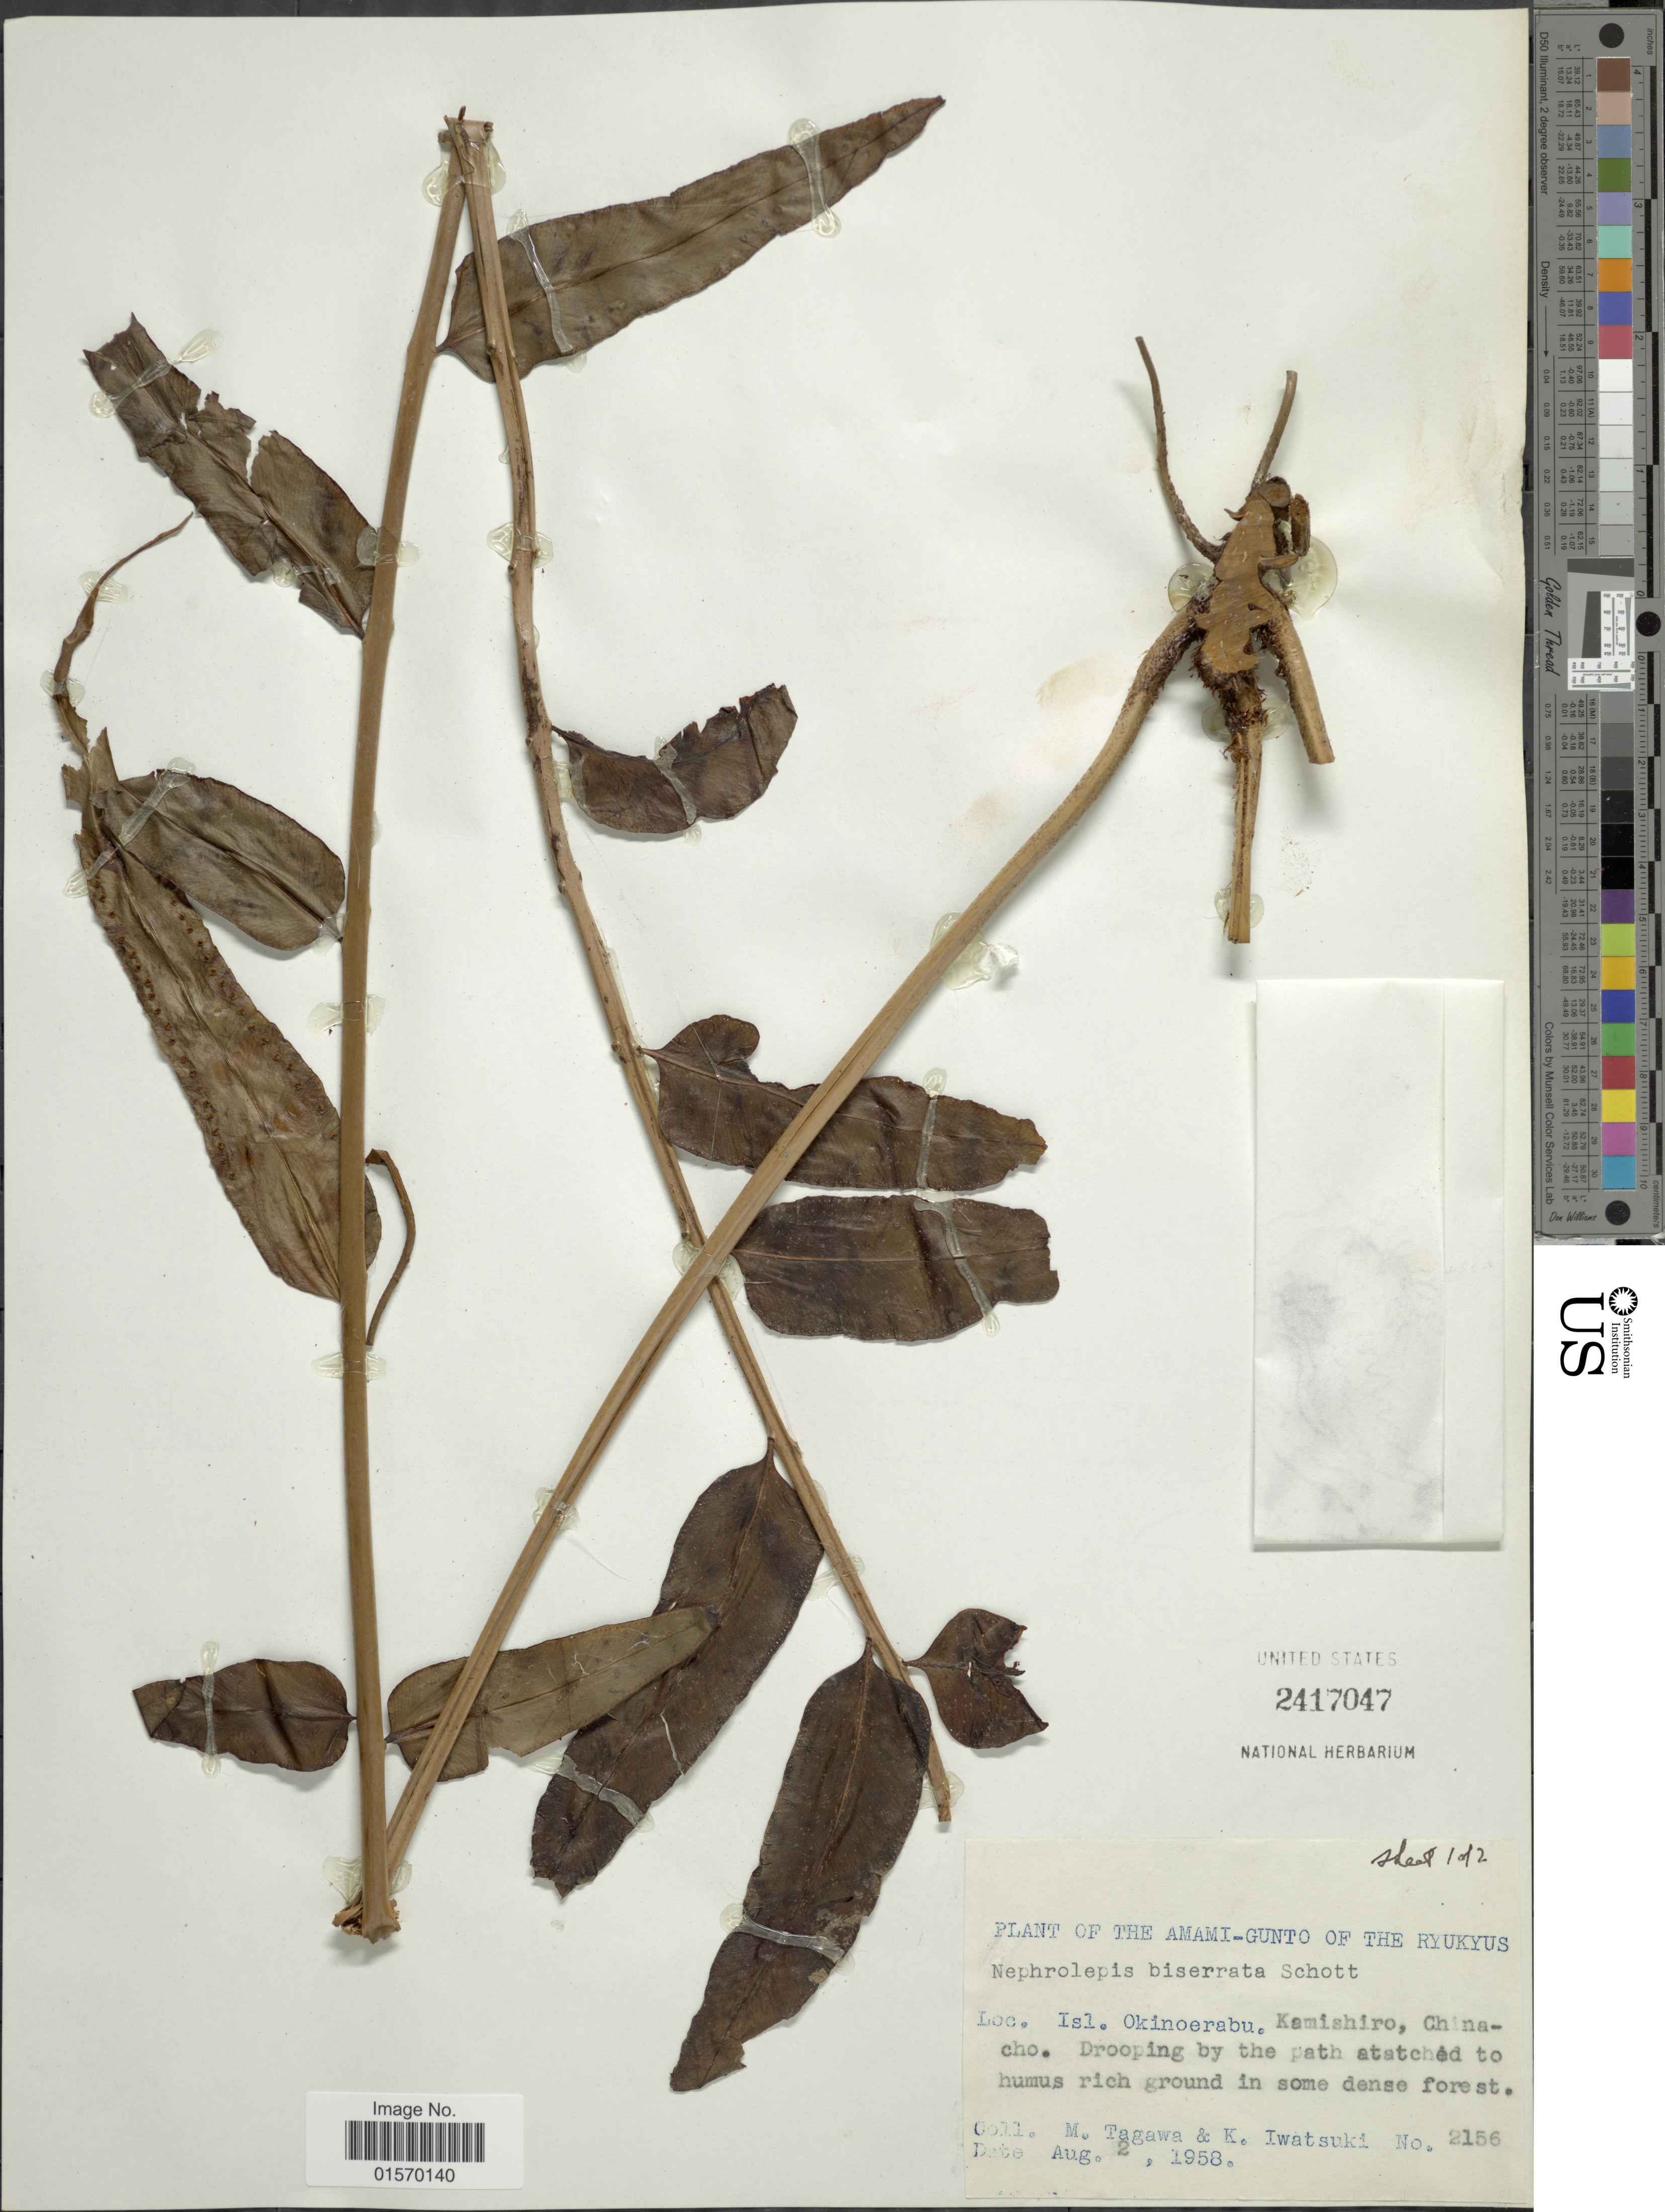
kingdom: Plantae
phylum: Tracheophyta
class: Polypodiopsida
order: Polypodiales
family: Nephrolepidaceae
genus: Nephrolepis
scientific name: Nephrolepis biserrata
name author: (Sw.) Schott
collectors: M. Tagawa & K. Iwatsuki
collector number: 2156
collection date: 1958-08-02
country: Japan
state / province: Okinawa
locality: Amami-Gunto of The Ryukyus. Isl. Okinoerabu. Kamishiro, China-cho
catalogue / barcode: US 2417047